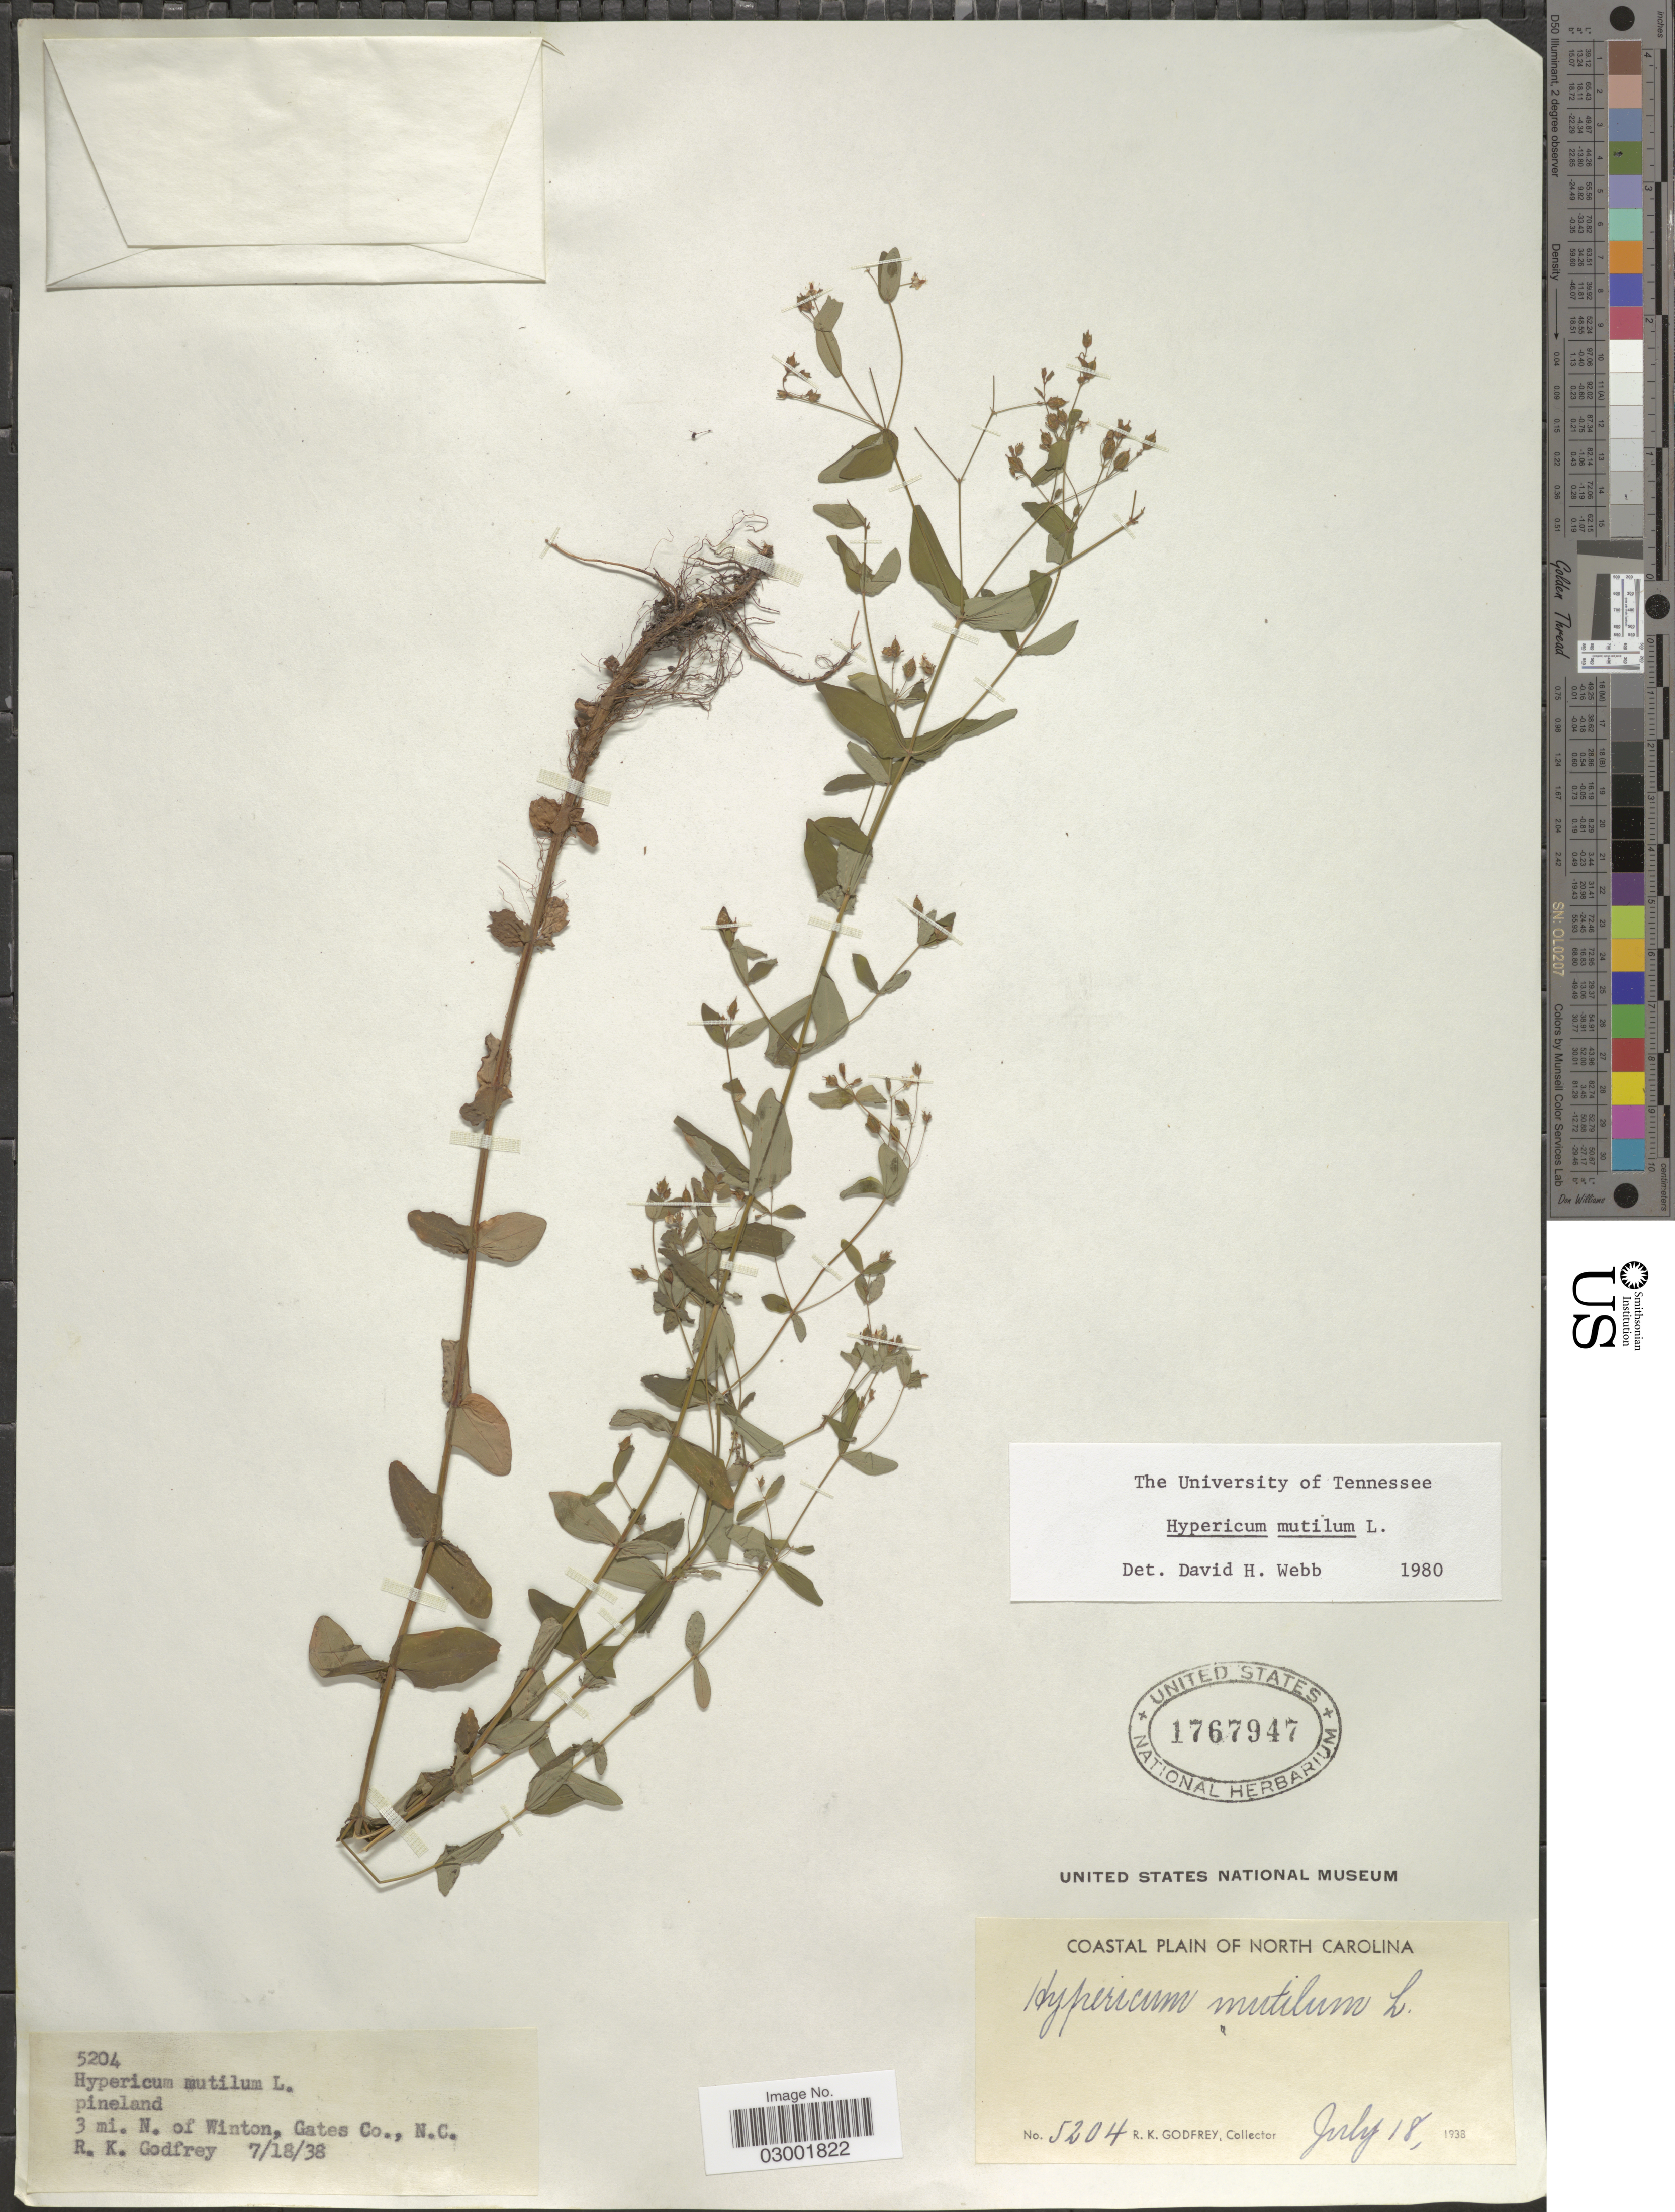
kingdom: Plantae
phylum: Tracheophyta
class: Magnoliopsida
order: Malpighiales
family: Hypericaceae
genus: Hypericum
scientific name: Hypericum mutilum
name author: L.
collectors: R. K. Godfrey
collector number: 5204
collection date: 1938-07-18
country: United States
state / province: North Carolina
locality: Coastal Plain of North Carolina. Pineland, 3 mi. N. of Winton, Gates Co., N.C.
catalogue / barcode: US 1767947